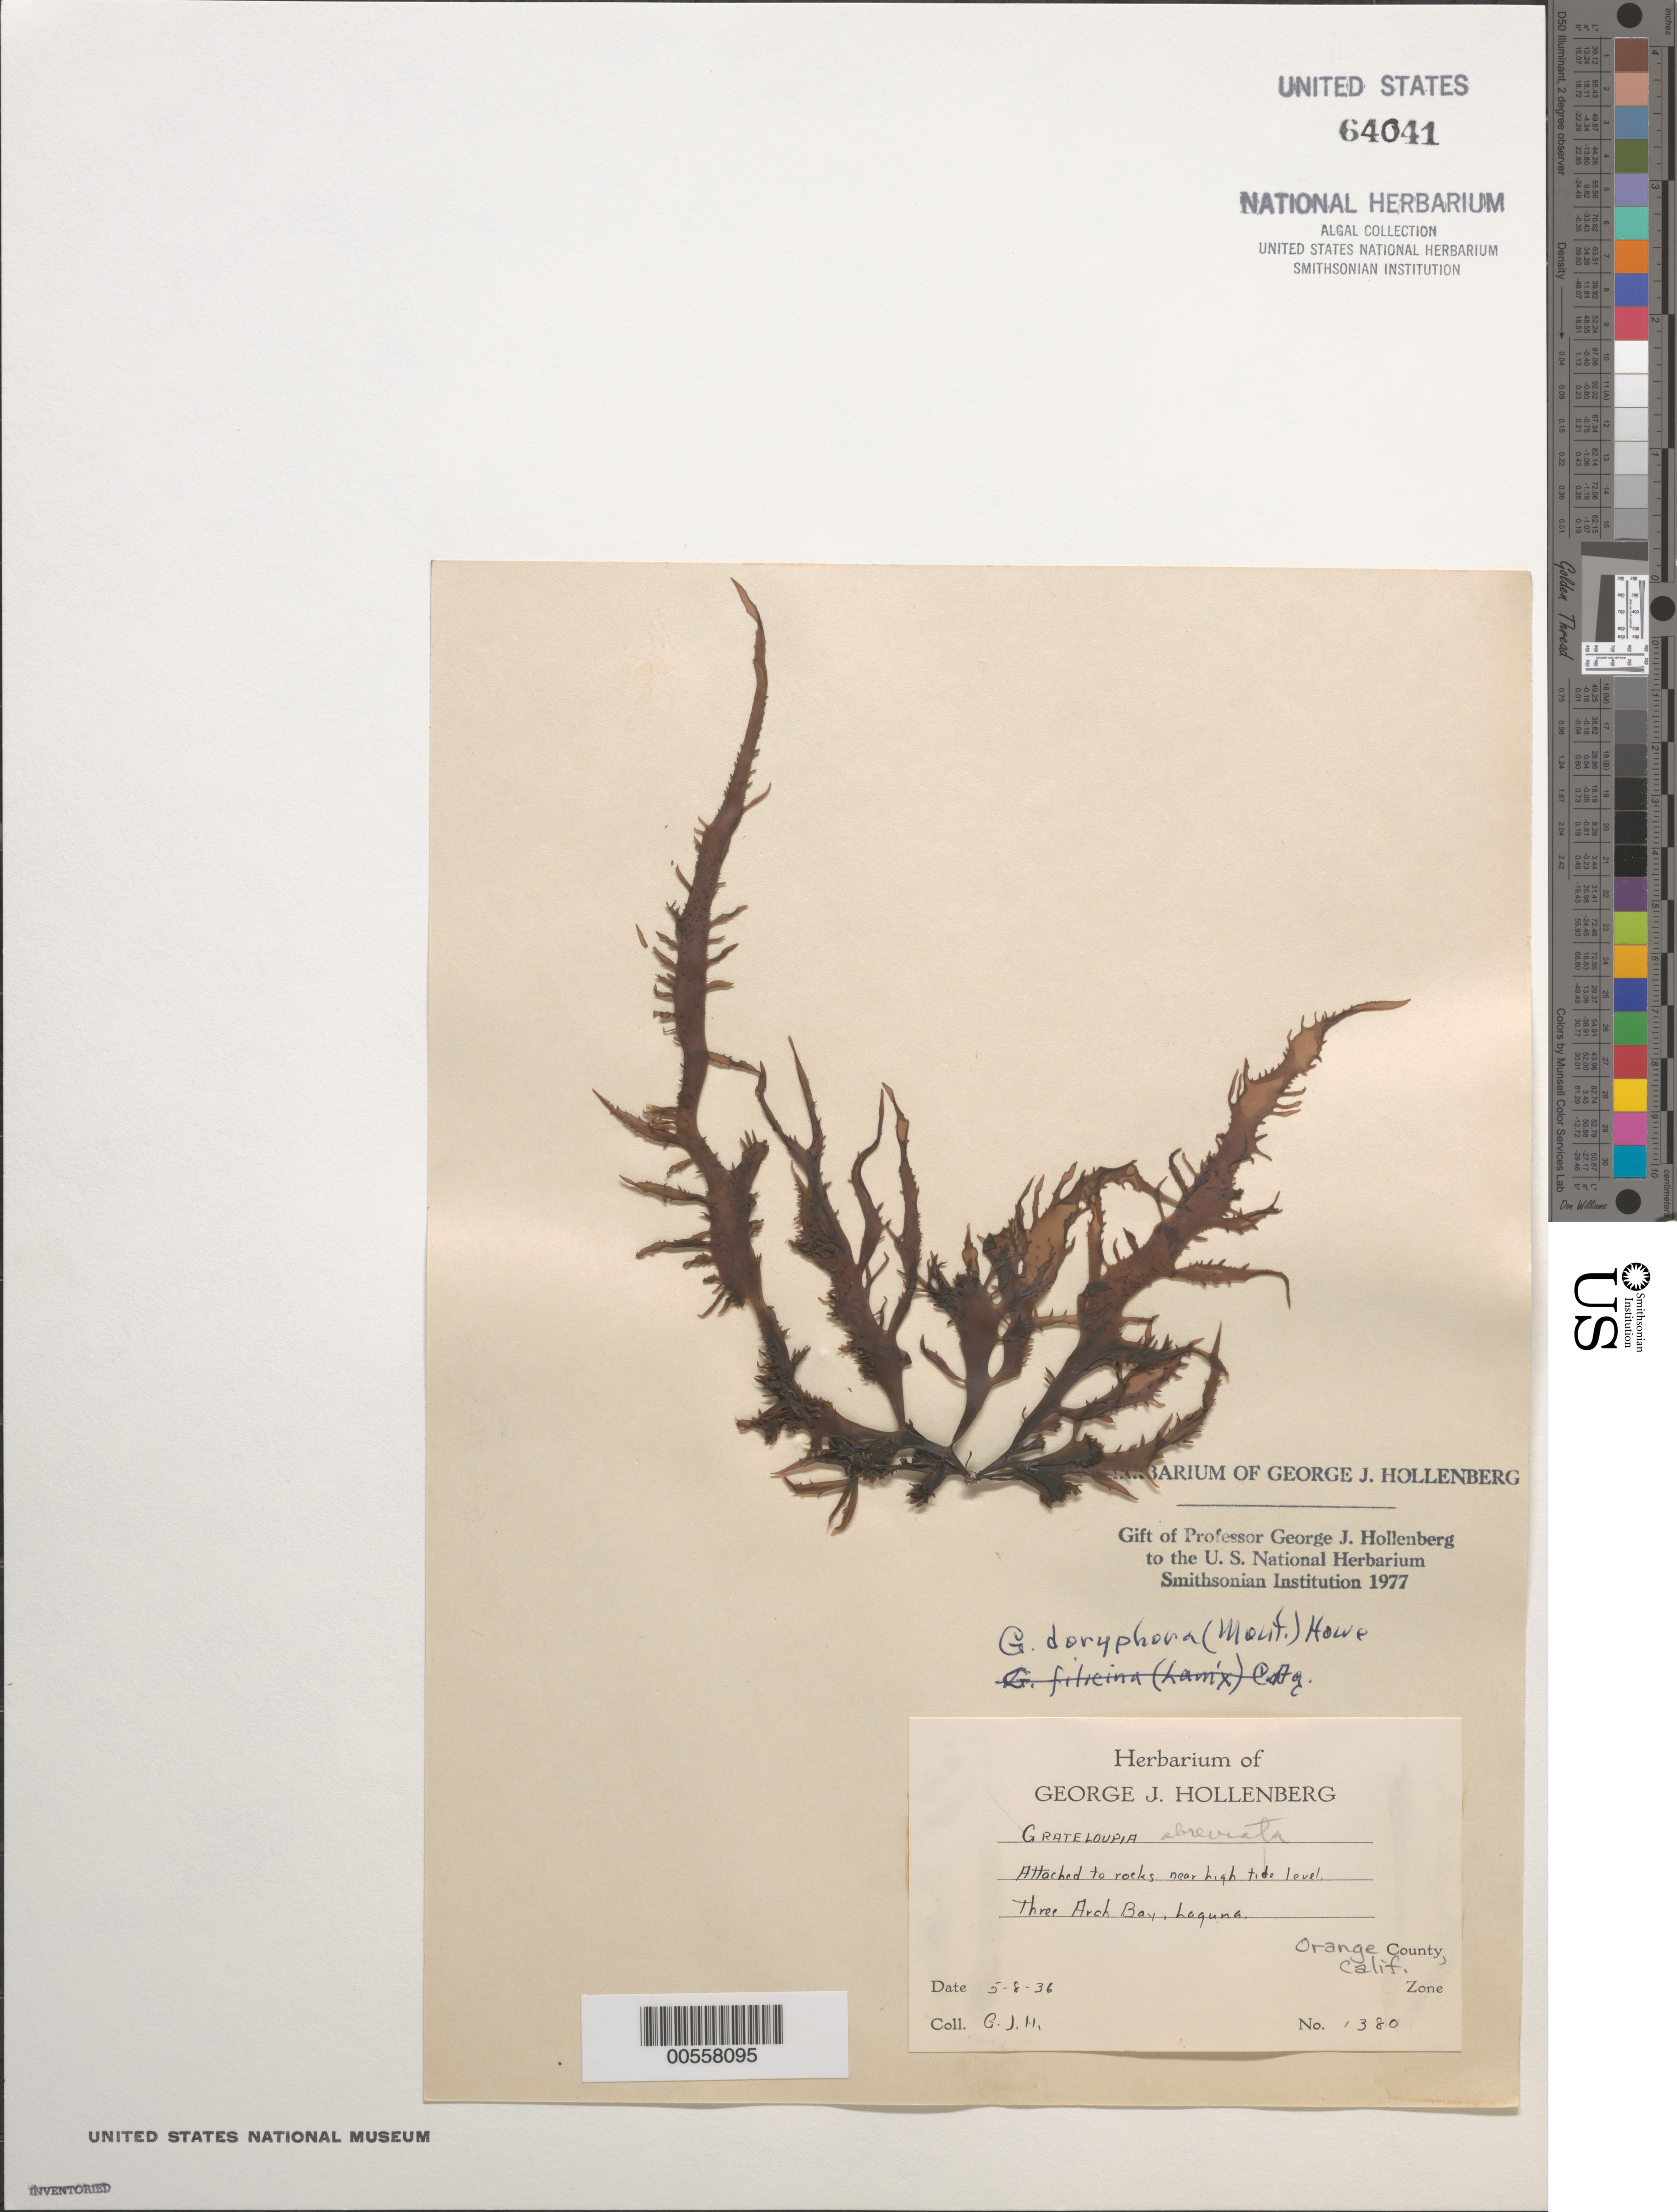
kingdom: Plantae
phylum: Rhodophyta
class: Florideophyceae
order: Halymeniales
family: Halymeniaceae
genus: Grateloupia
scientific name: Grateloupia doryphora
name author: (Mont.) Howe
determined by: Hollenberg, George J.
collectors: G. Hollenberg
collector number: GJH 1380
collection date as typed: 08 May 1936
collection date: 1936-05-08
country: United States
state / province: California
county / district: Orange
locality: Three Arch Bay, Laguna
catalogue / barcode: US 64041